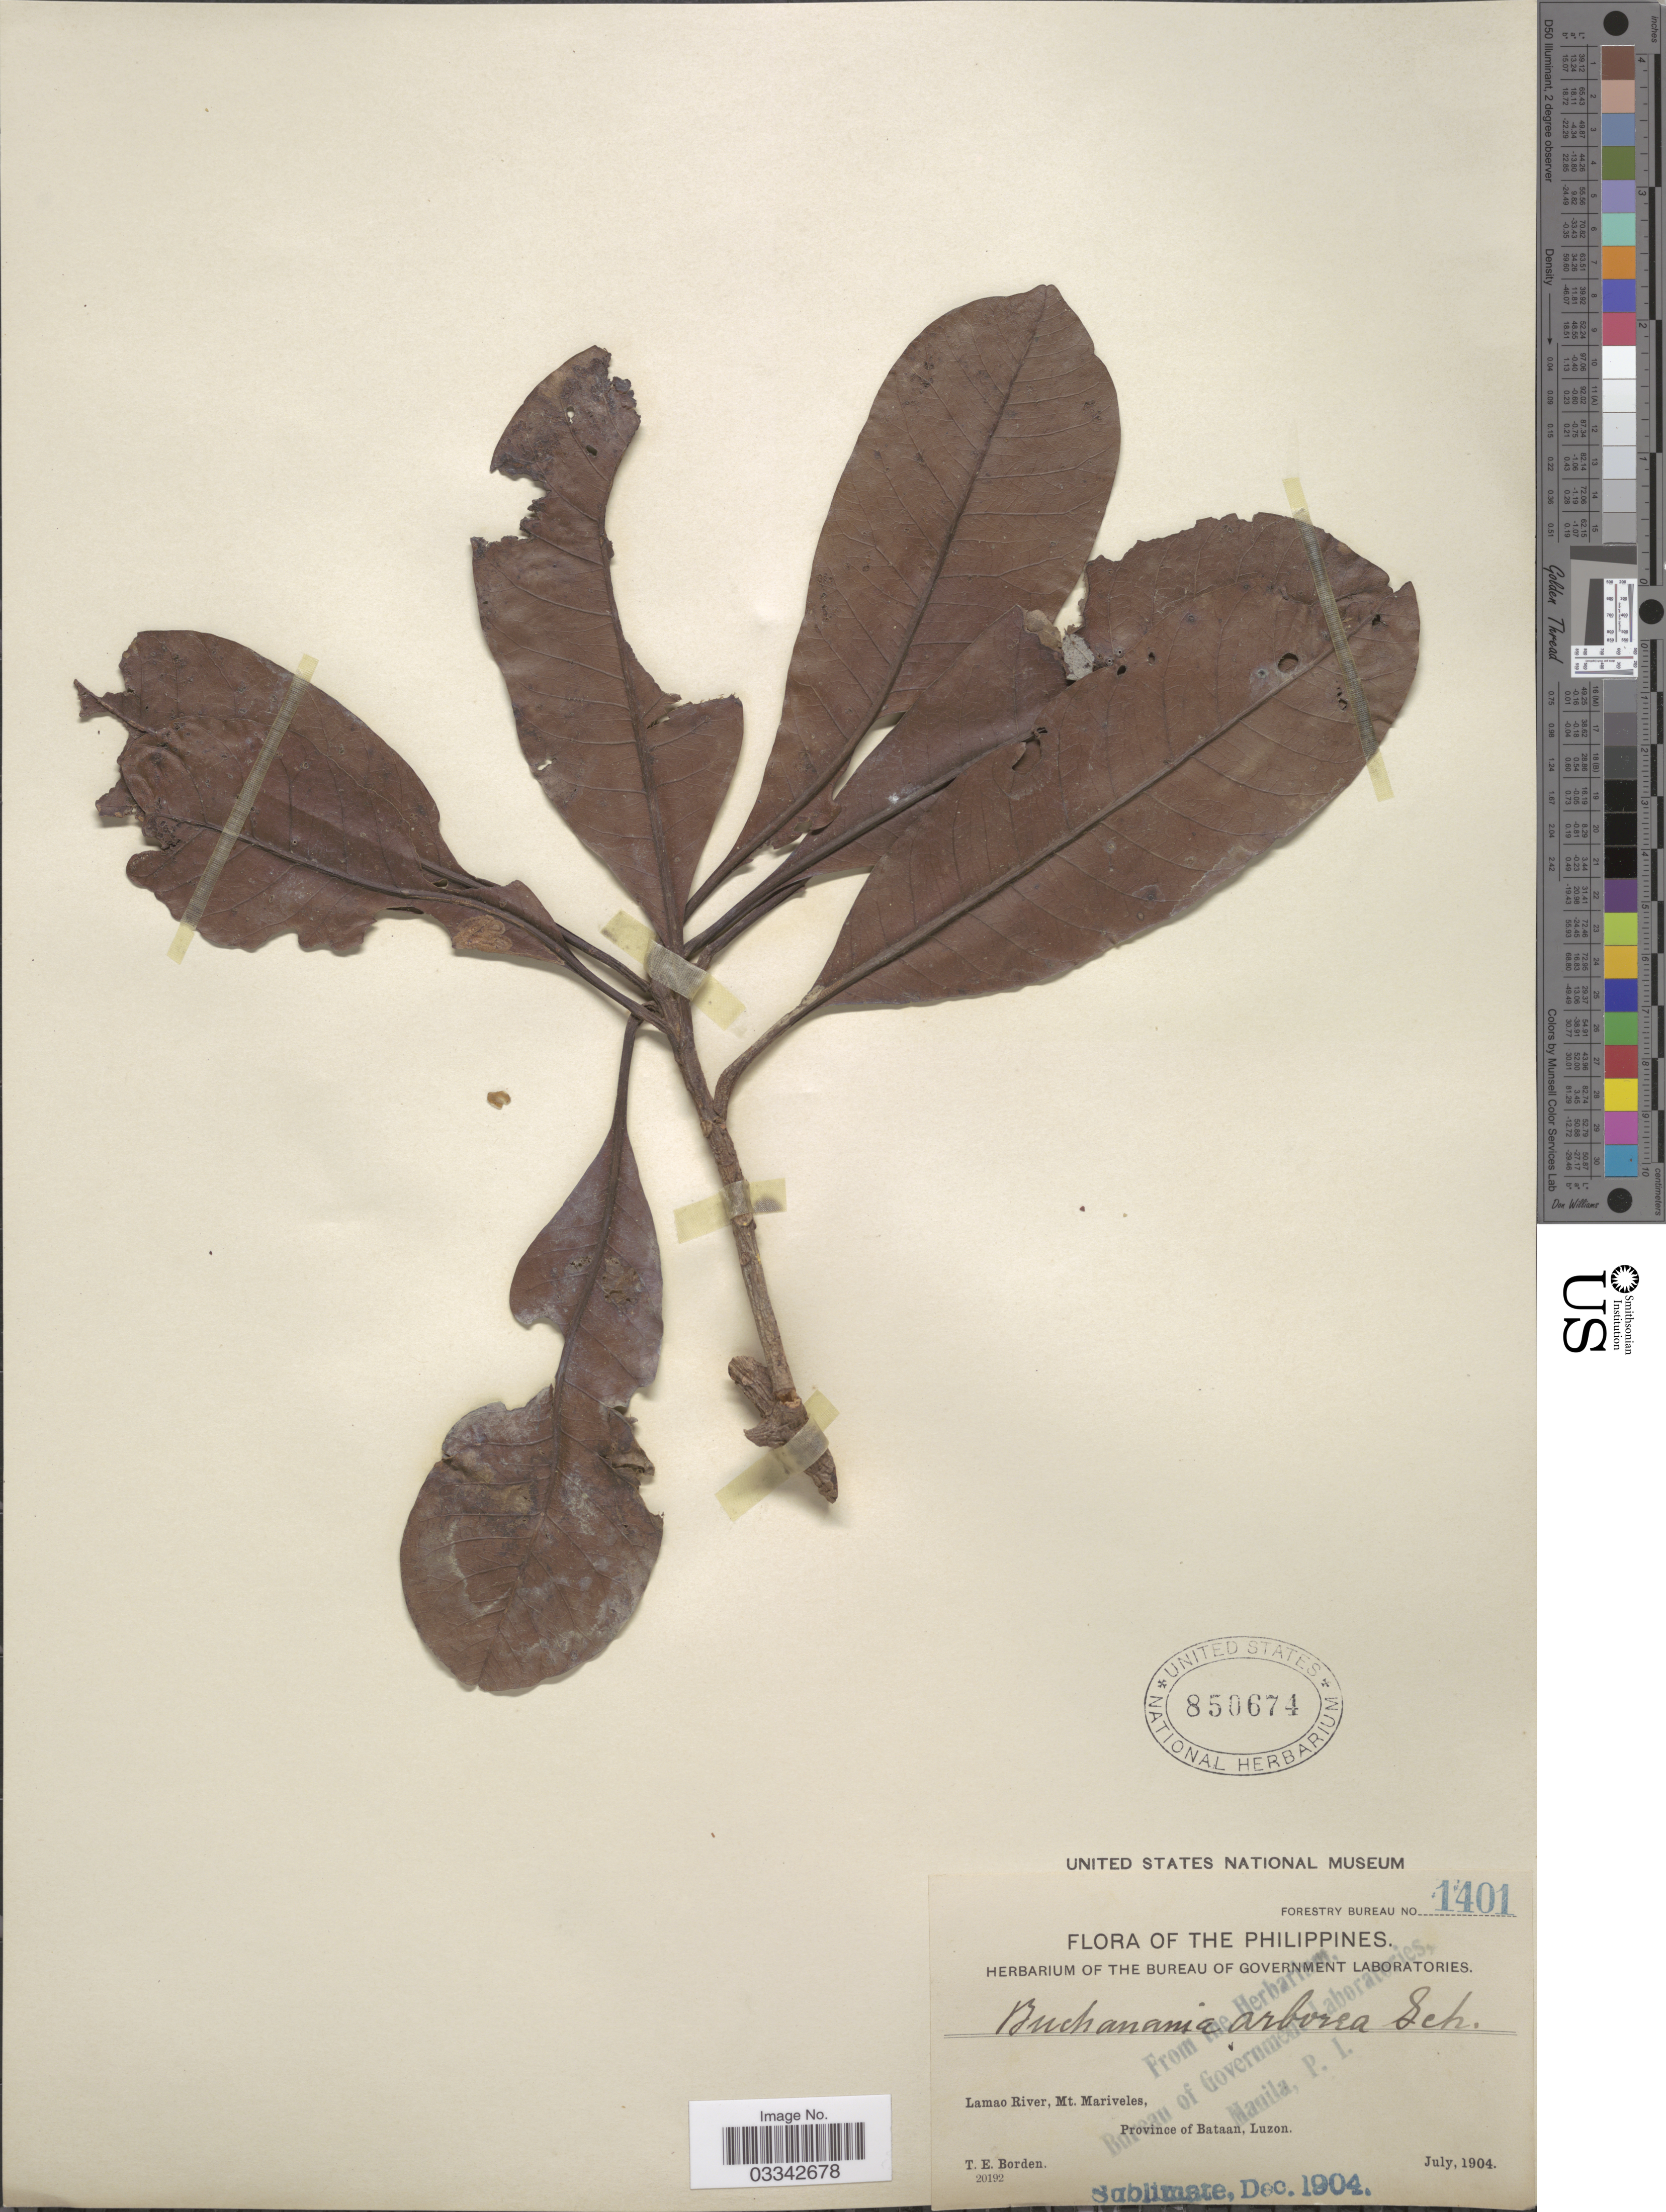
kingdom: Plantae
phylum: Tracheophyta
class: Magnoliopsida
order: Sapindales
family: Anacardiaceae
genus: Buchanania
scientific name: Buchanania arborescens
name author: (Blume) Blume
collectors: T. E. Borden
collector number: Forestry Bureau 1401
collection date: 1904-07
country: Philippines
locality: Lamao River, Mt. Mariveles, Province of Bataan, Luzon.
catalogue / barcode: US 850674